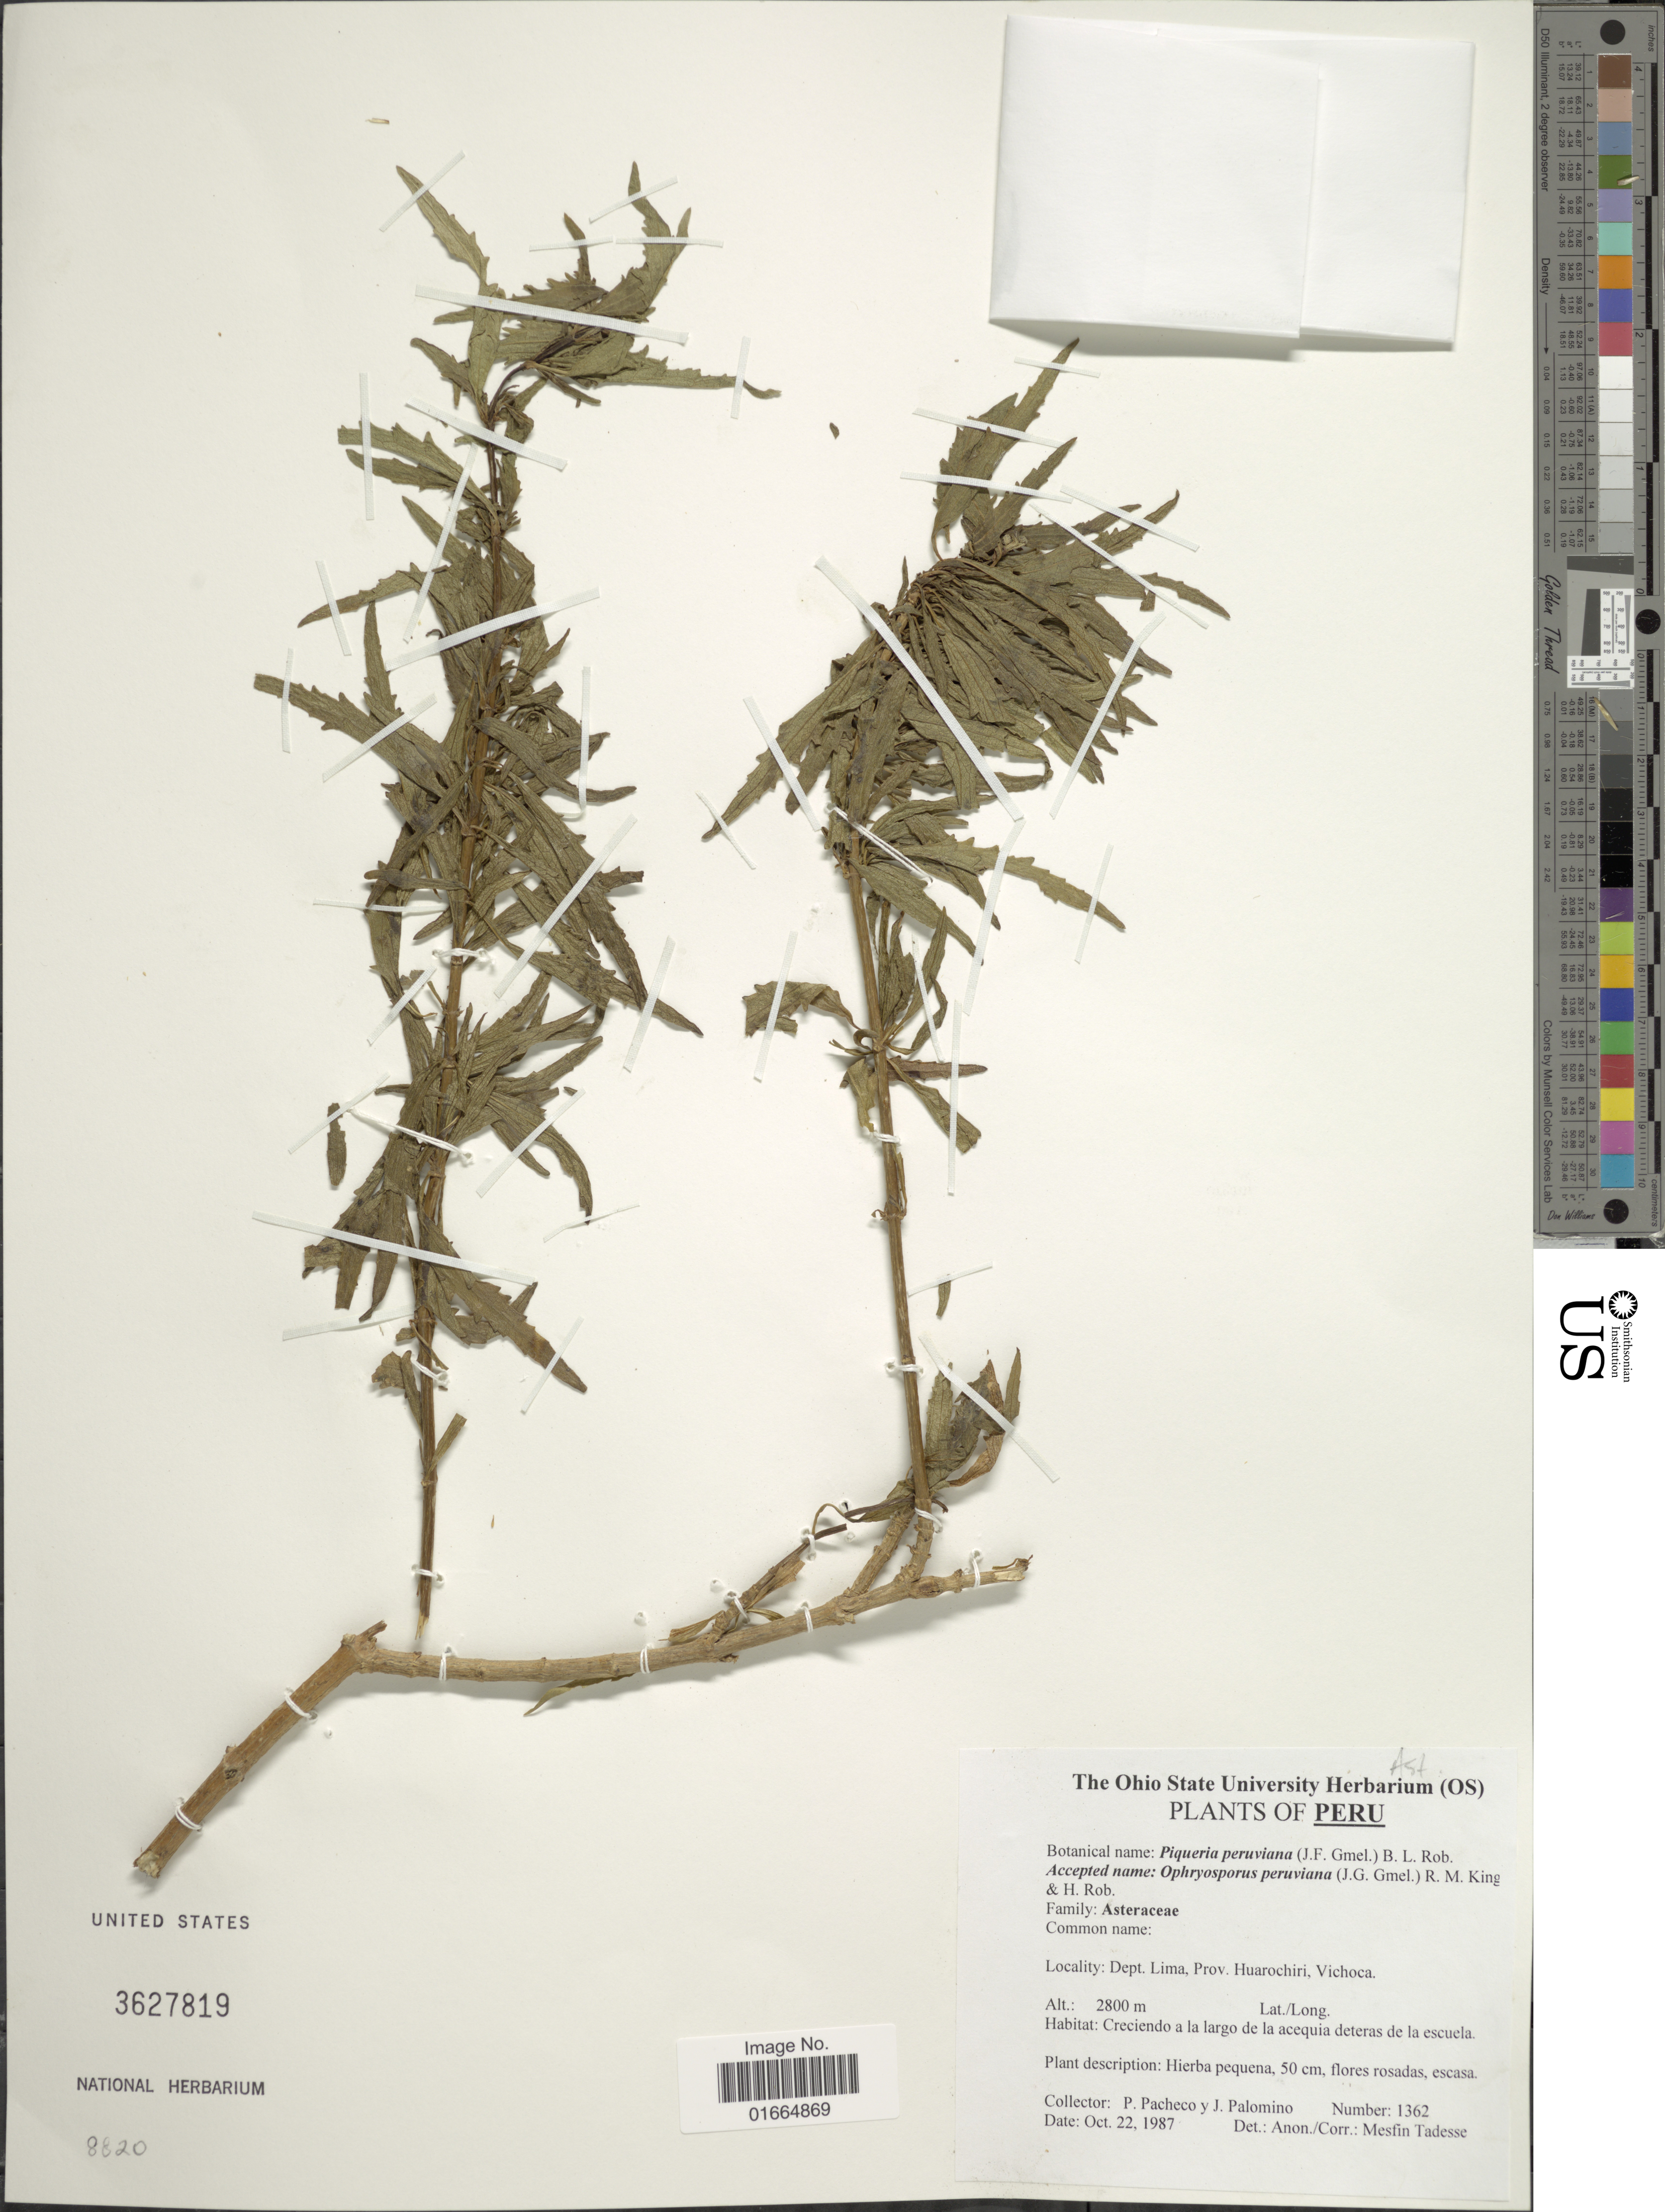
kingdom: Plantae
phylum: Tracheophyta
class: Magnoliopsida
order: Asterales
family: Asteraceae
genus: Ophryosporus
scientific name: Ophryosporus peruvianus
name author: (J.F. Gmel.) R.M. King & H. Rob.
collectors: P. Pacheco & J. Palomino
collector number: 1362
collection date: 1987-10-22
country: Peru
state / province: Lima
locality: Dept. Lima, Prov. Huarochiri, Vichoca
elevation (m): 2800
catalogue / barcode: US 3627819